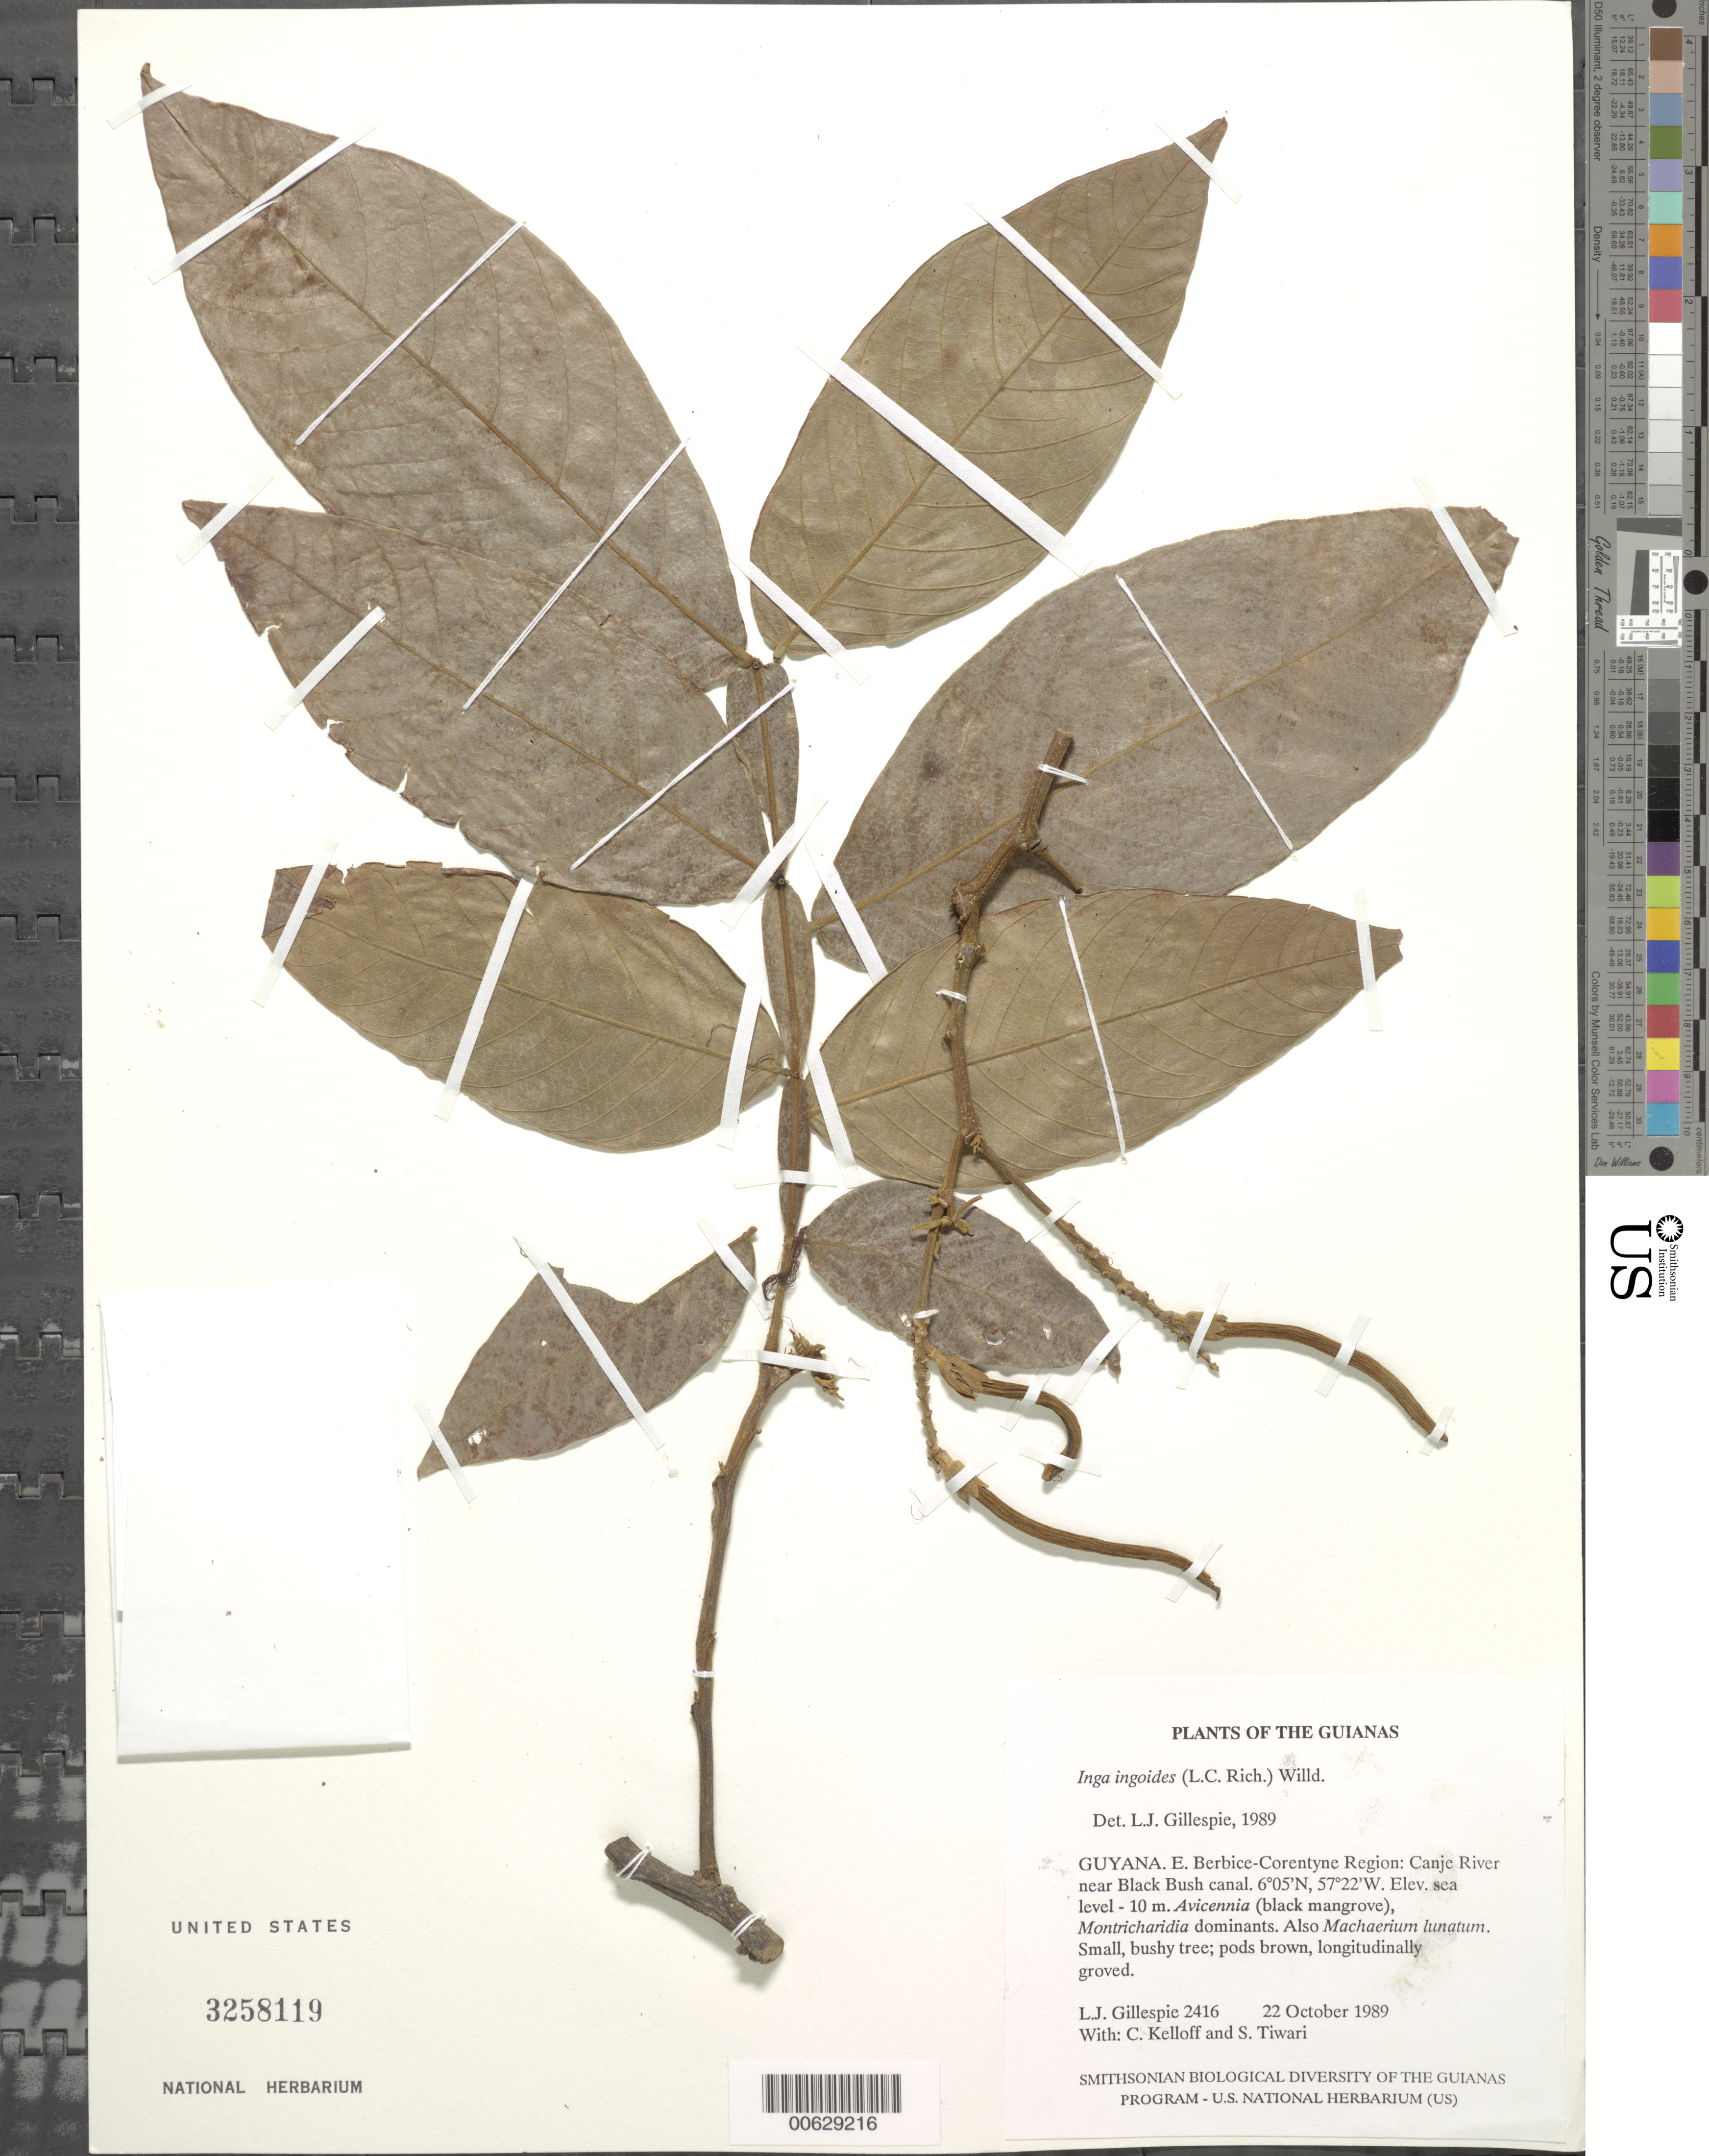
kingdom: Plantae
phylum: Tracheophyta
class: Magnoliopsida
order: Fabales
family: Fabaceae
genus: Inga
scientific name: Inga ingoides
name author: (Rich.) Willd.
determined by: Gillespie, L. J.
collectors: L. J. Gillespie, C. L. Kelloff & S. Tiwari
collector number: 2416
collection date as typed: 27 October 1989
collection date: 1989-10-27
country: Guyana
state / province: E. Berbice-Corentyne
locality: Canje River near Black Bush canal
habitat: Avicennia (black mangrove), Montrichardia dominants. Also Machaerium lunatum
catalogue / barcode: US 3258119